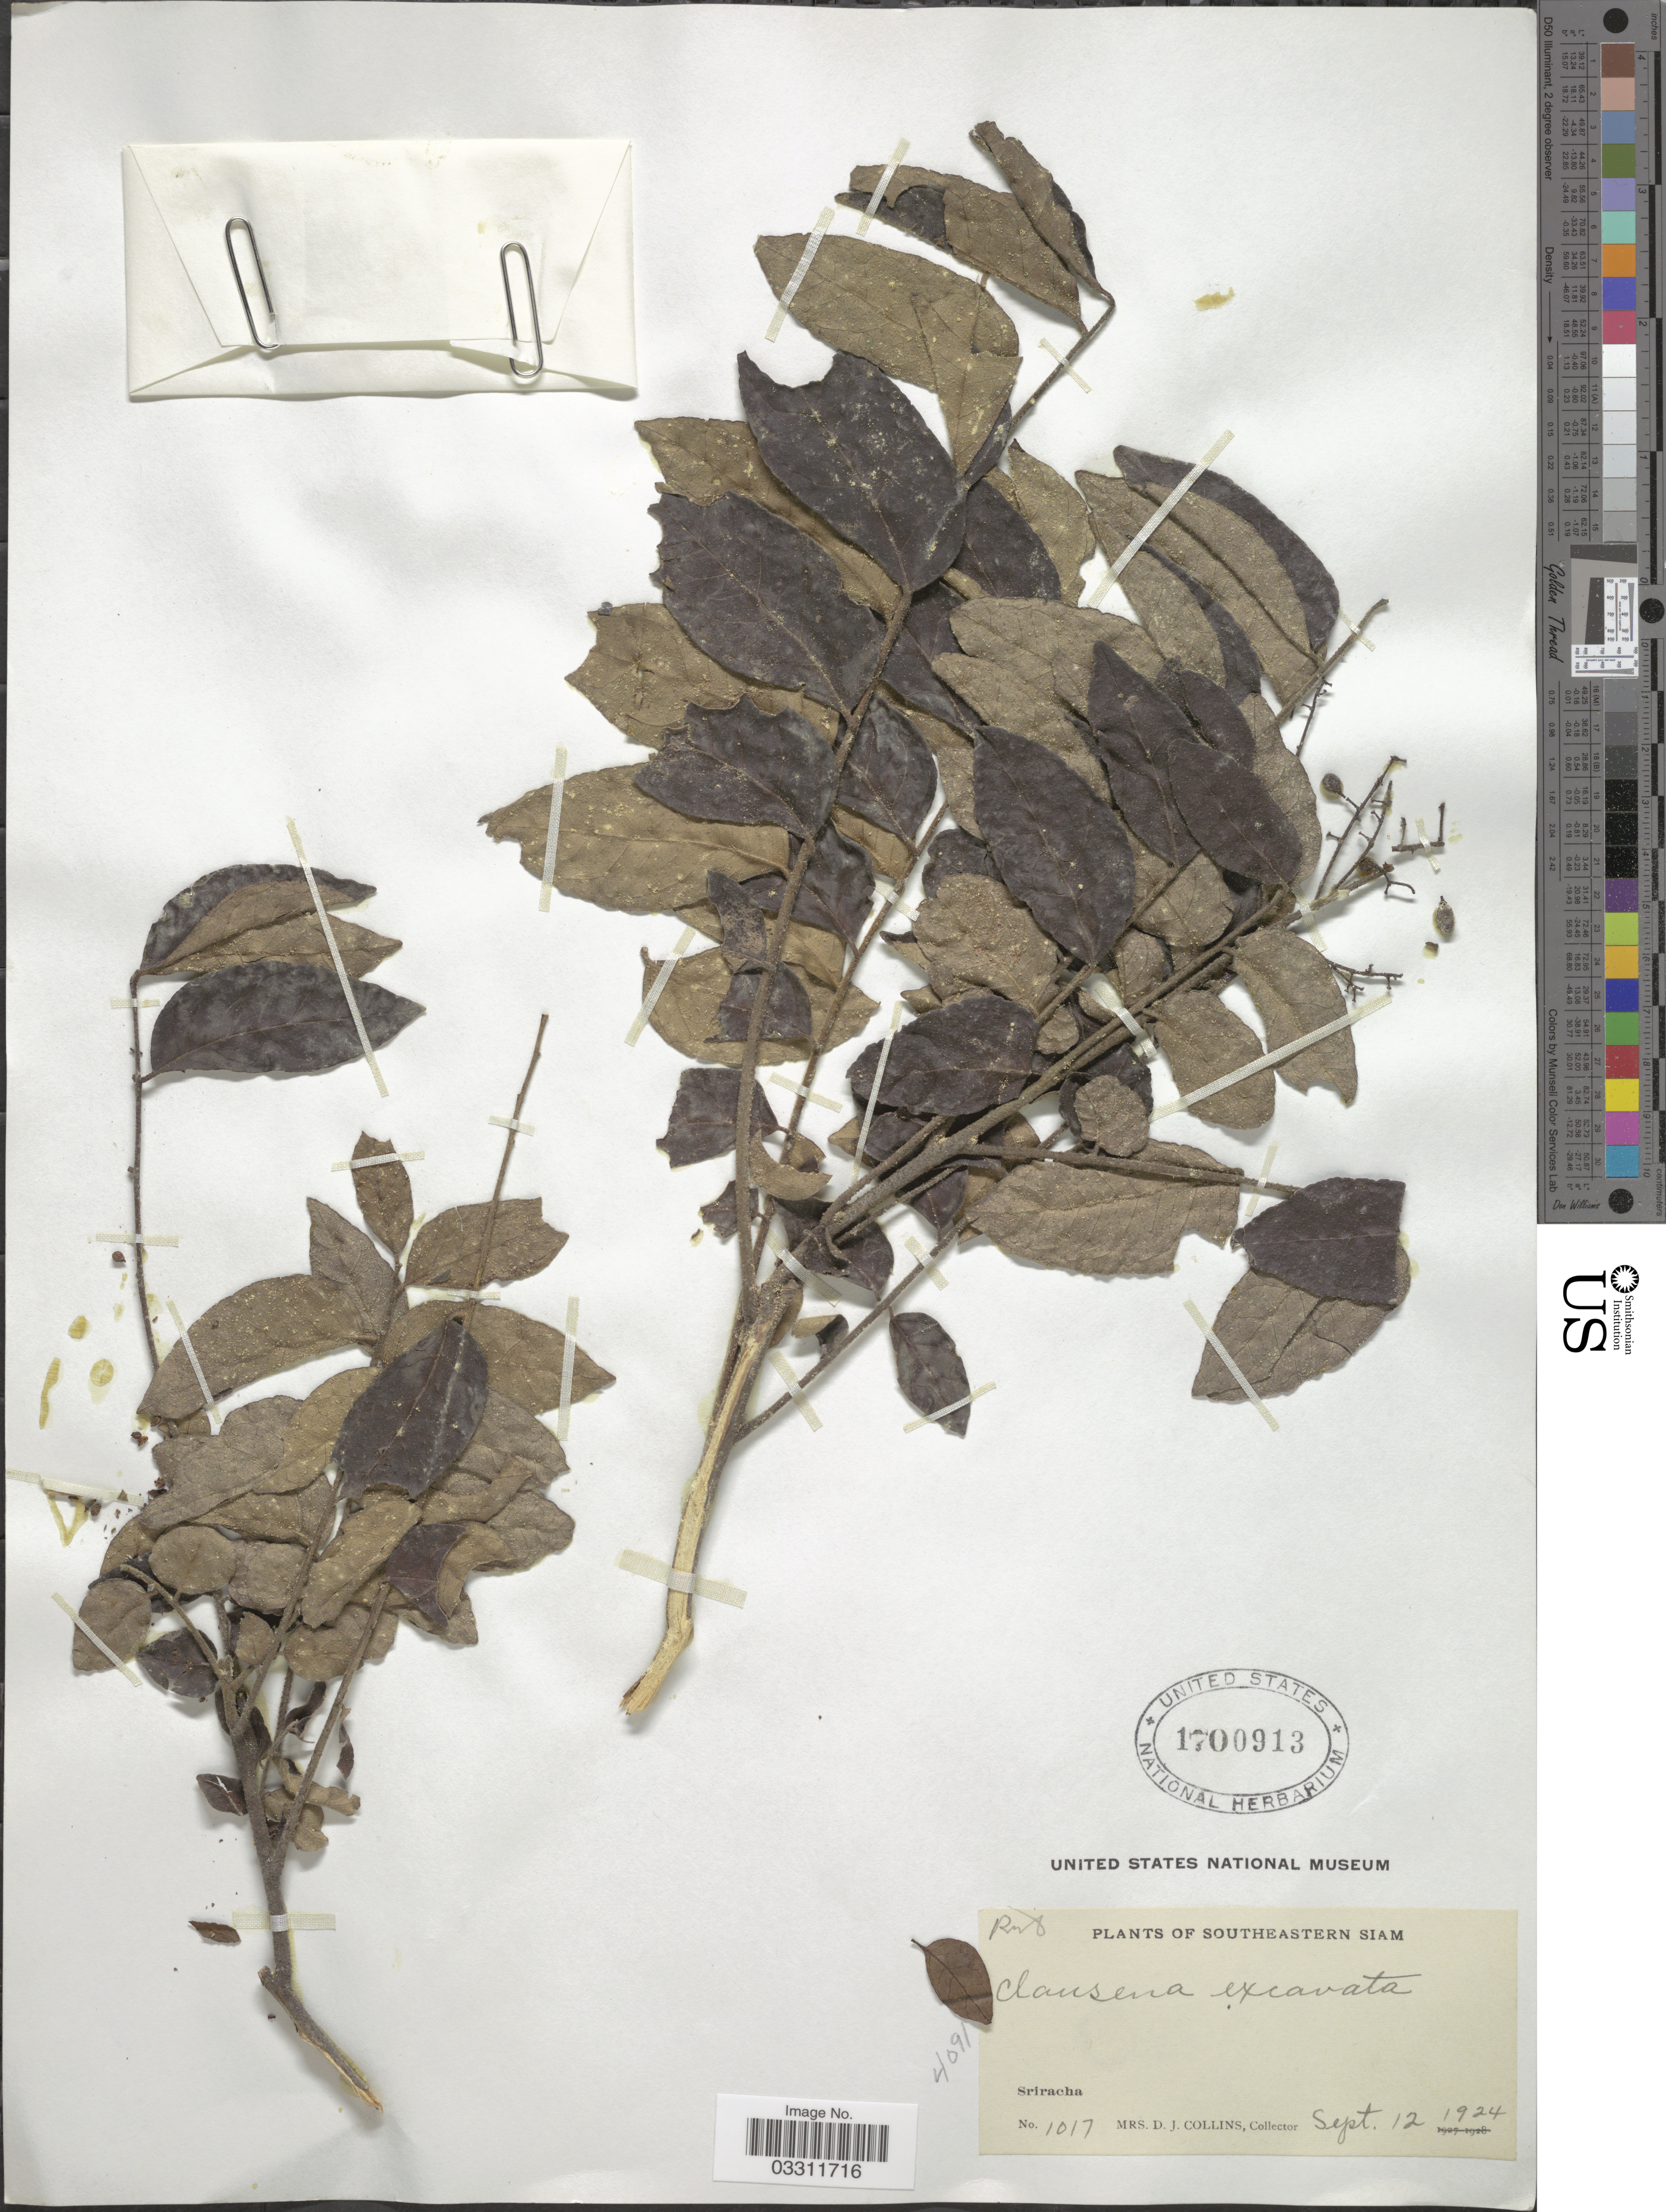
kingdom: Plantae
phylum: Tracheophyta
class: Magnoliopsida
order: Sapindales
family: Rutaceae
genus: Clausena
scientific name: Clausena excavata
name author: Burm. f.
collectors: Mrs. D. J. Collins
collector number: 1017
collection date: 1924-09-12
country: Thailand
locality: Southeastern Siam. Sriracha.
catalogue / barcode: US 1700913